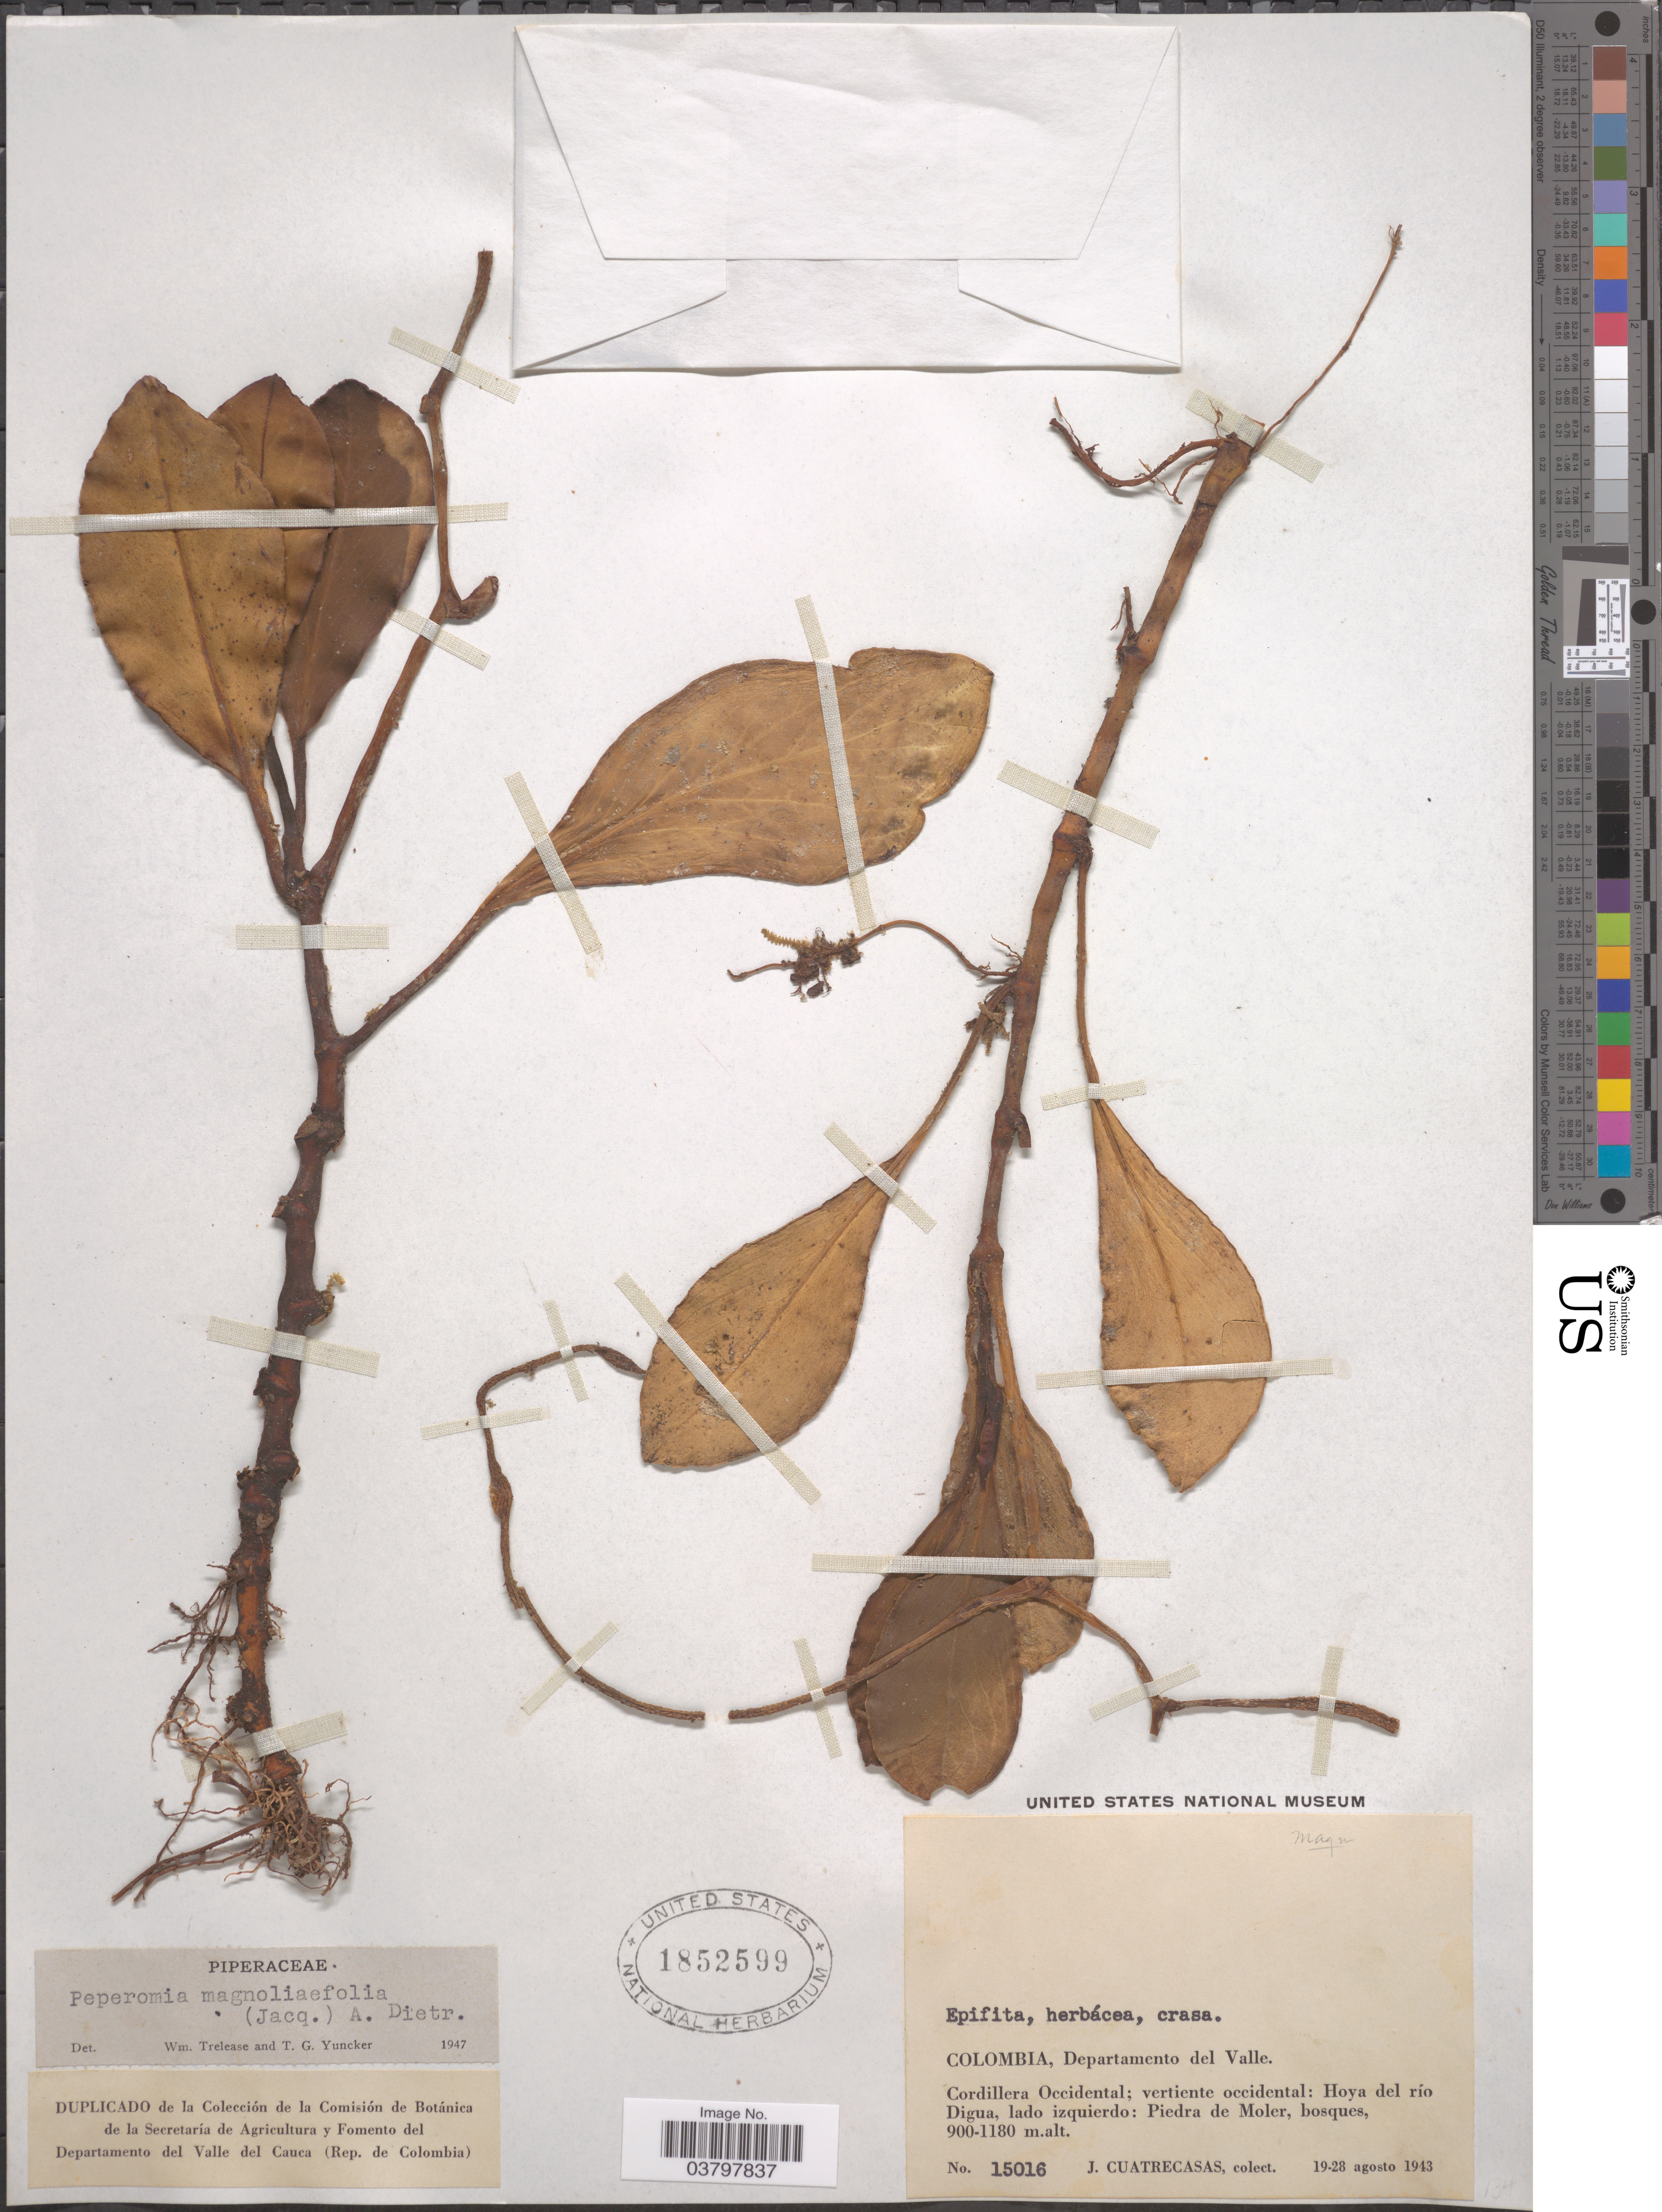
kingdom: Plantae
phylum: Tracheophyta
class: Magnoliopsida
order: Piperales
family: Piperaceae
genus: Peperomia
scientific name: Peperomia magnoliifolia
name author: (Jacq.) A. Dietr.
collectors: J. Cuatrecasas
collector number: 15016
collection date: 1943-08-19/1943-08-28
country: Colombia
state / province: Valle del Cauca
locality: Departamento del Valle. Cordillera Occidental; vertiente occidental: Hoya del río Digua, lado izquierdo: Piedra de Moler.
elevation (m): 900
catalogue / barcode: US 1852599